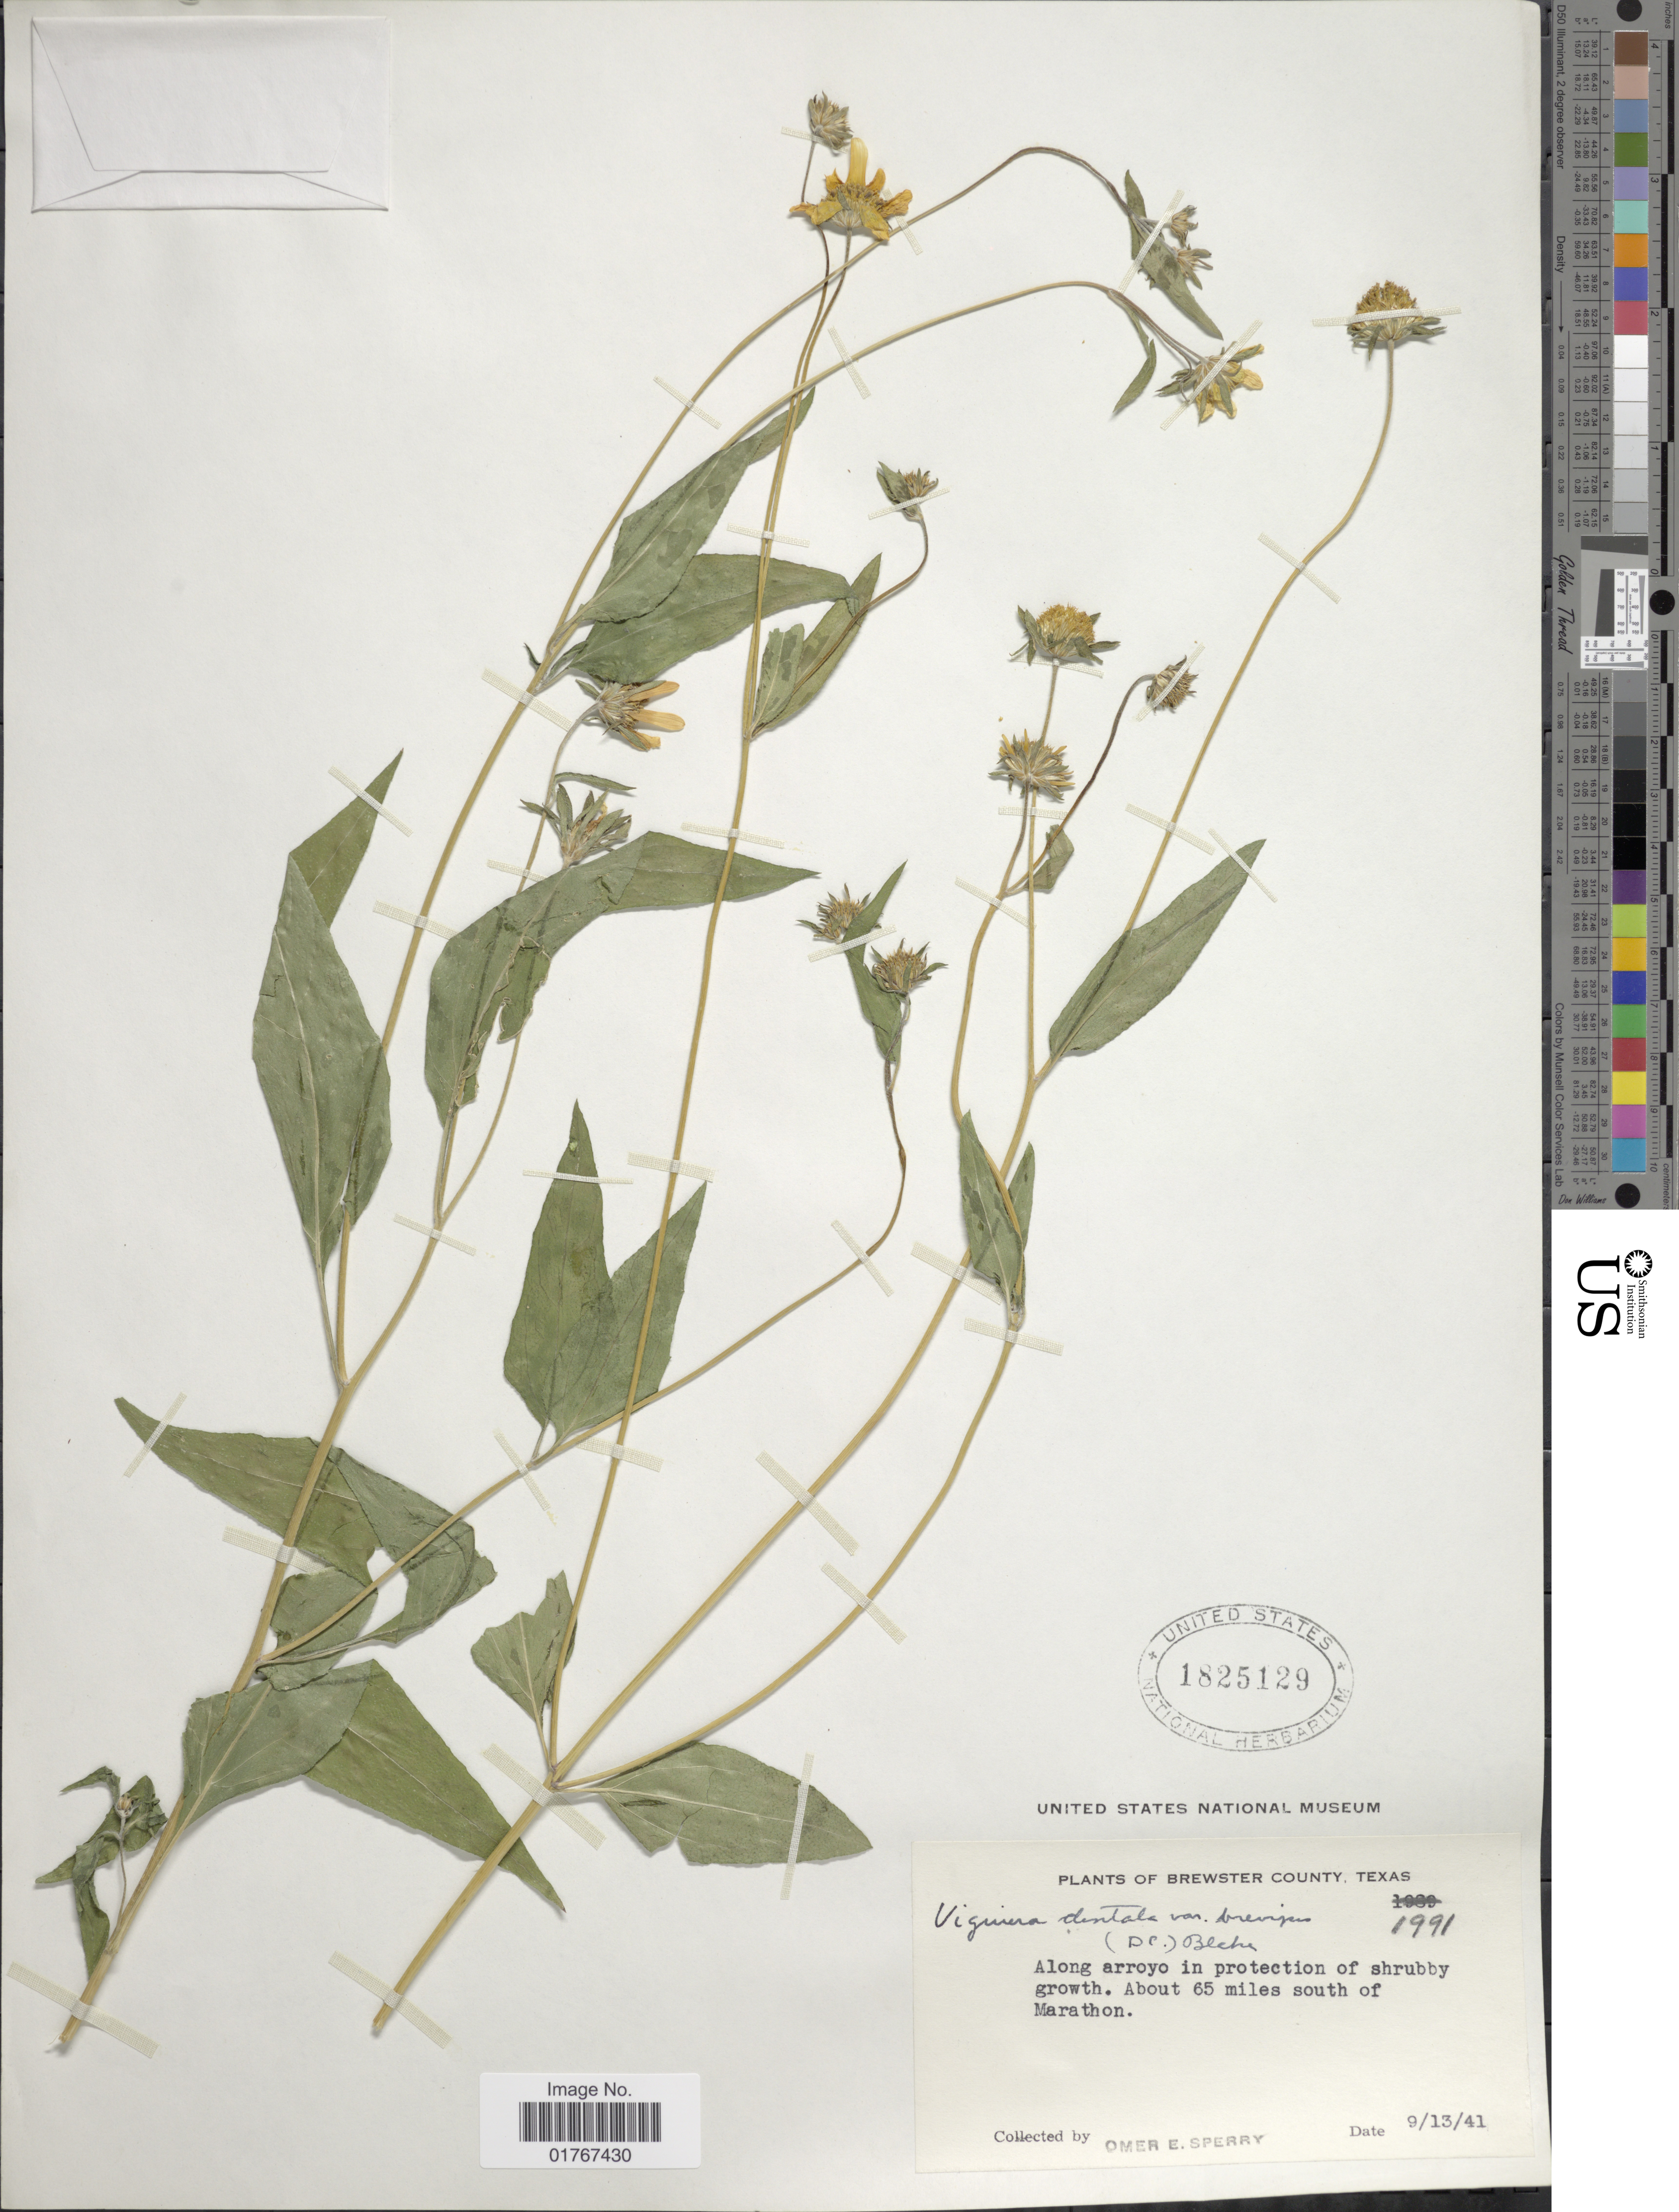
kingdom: Plantae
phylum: Tracheophyta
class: Magnoliopsida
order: Asterales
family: Asteraceae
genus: Viguiera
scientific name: Viguiera dentata var. brevipes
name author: (DC.) S.F. Blake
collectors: O. E. Sperry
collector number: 1991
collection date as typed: Transcribed d/m/y: 13/9/41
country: United States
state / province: Texas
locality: Brewster County, Along arroyo in protection of shrubby growth. About 65 miles south of Marathon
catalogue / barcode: US 1825129